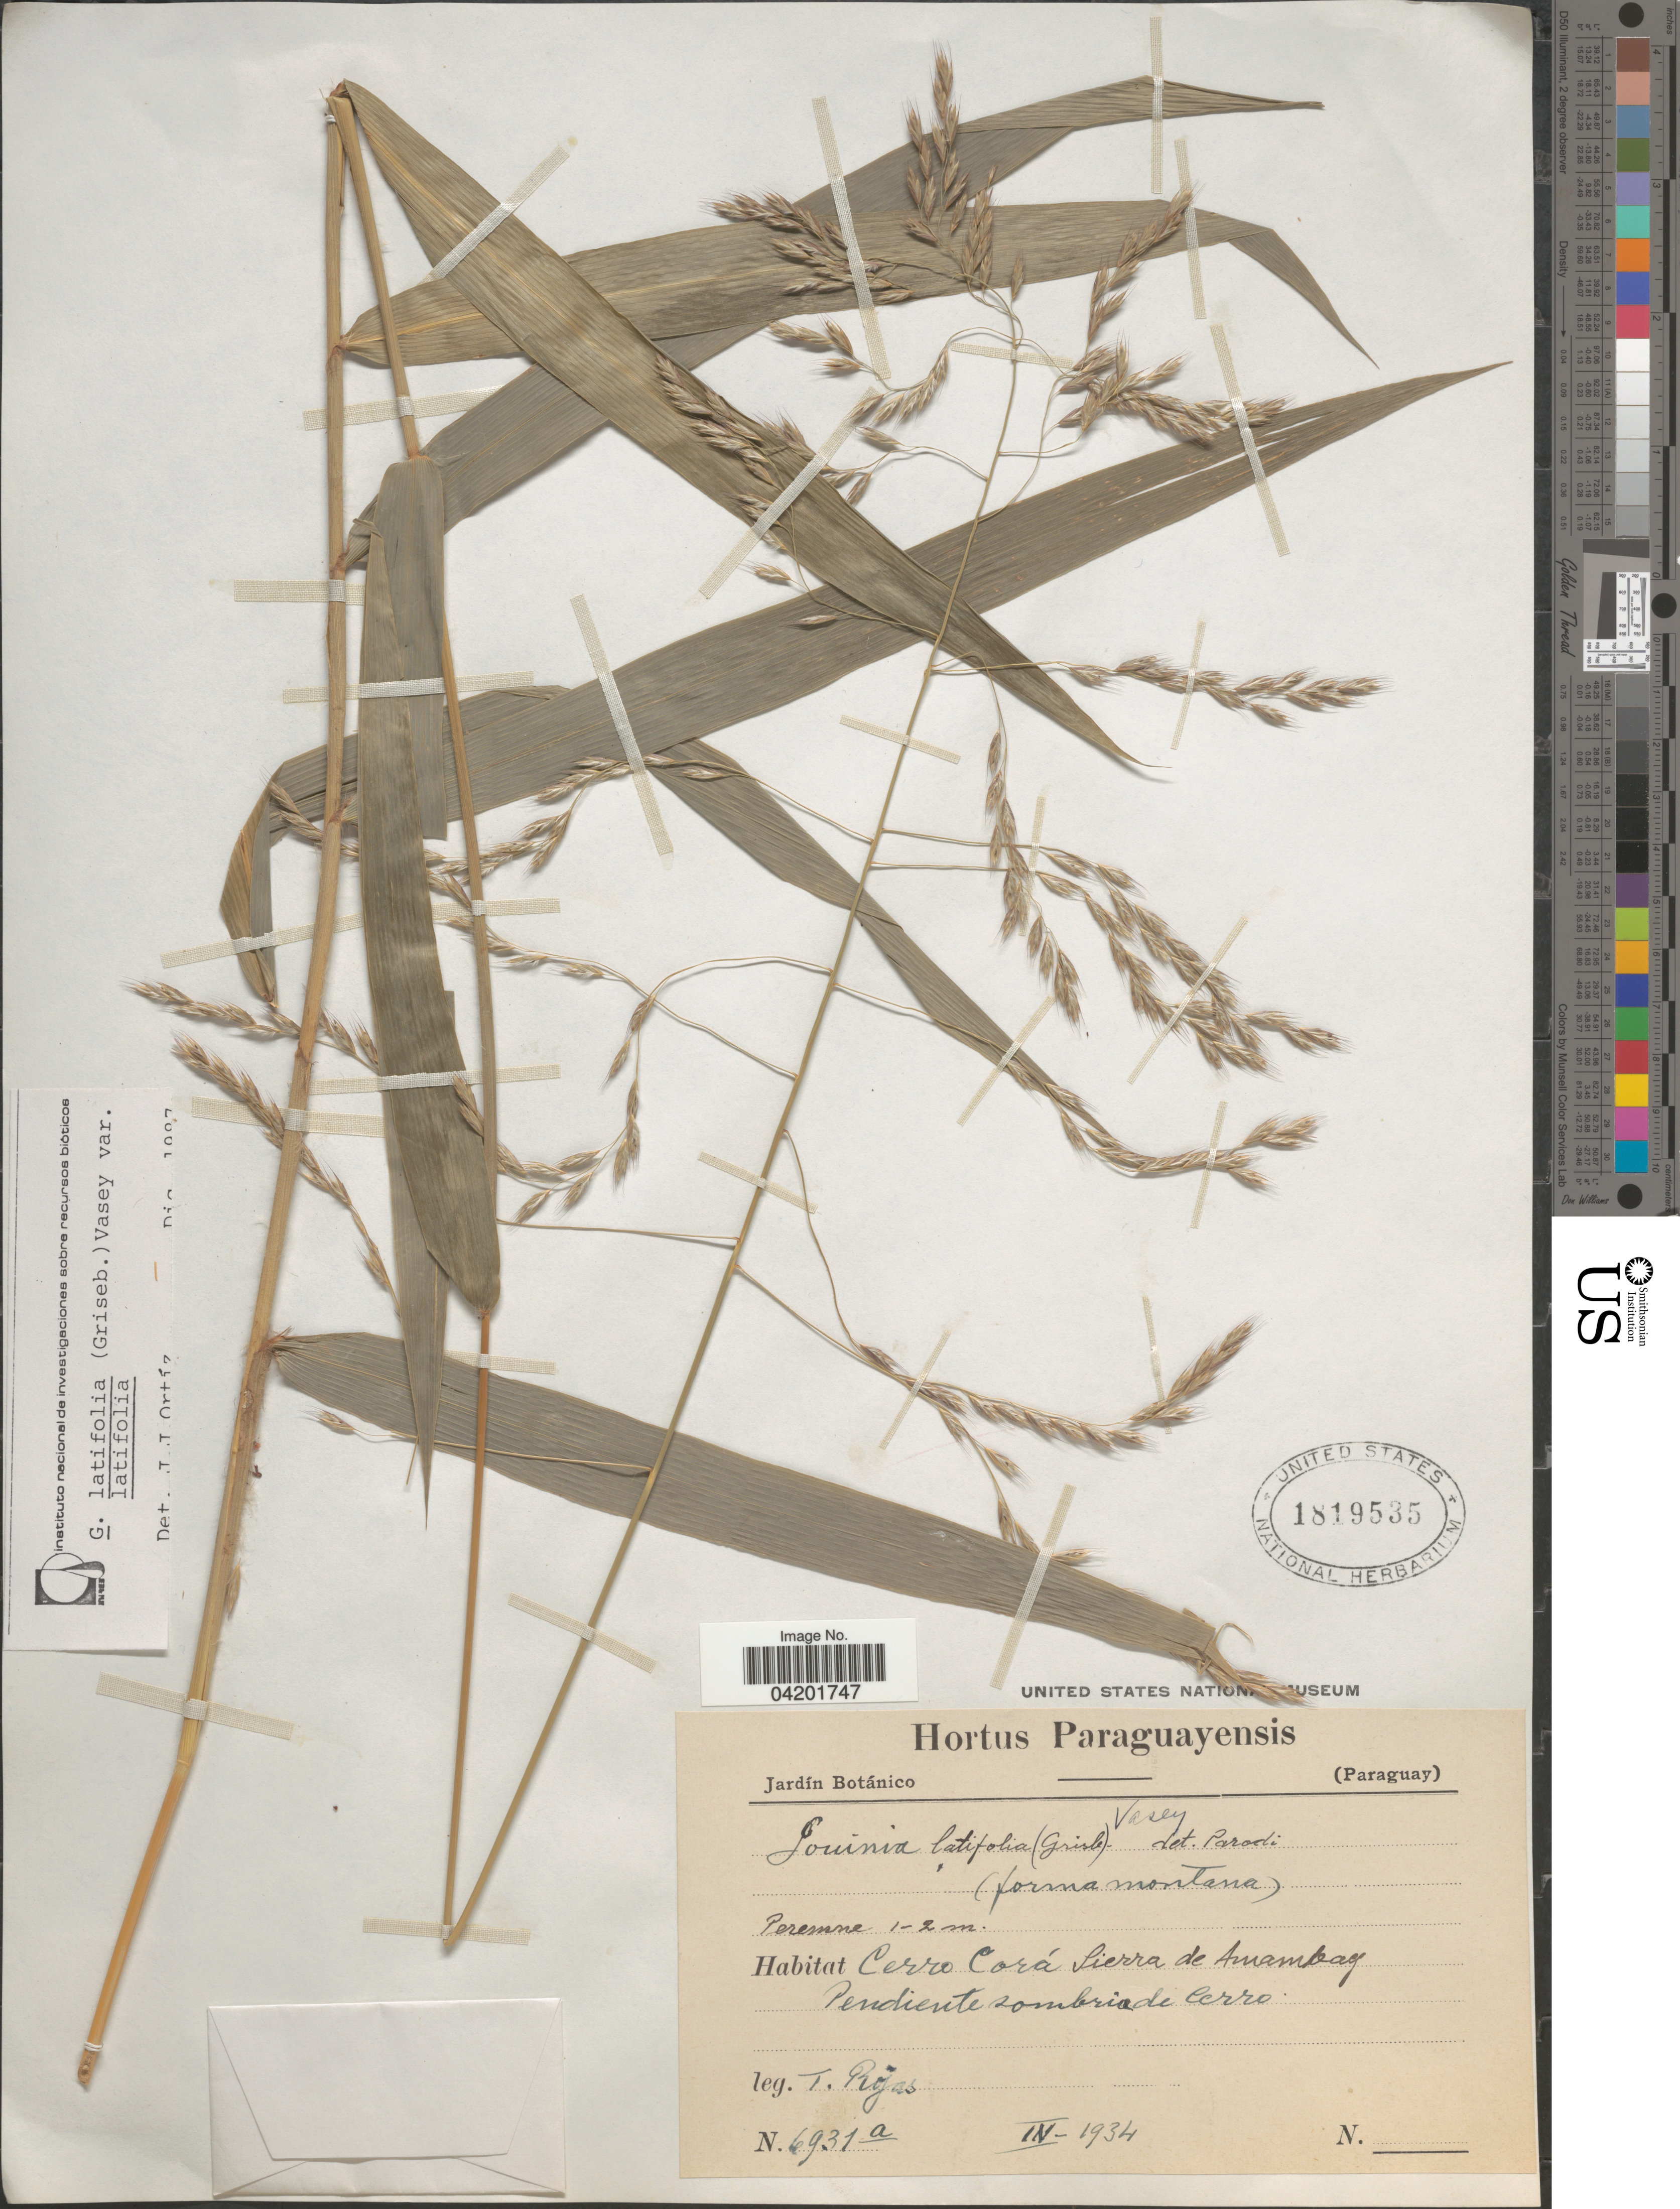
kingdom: Plantae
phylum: Tracheophyta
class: Liliopsida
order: Poales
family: Poaceae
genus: Gouinia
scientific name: Gouinia latifolia var. latifolia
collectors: T. Rojas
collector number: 6931a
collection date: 1934-04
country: Paraguay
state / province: Amambay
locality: Cerro Corá Sierra de Amambay.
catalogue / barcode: US 1819535